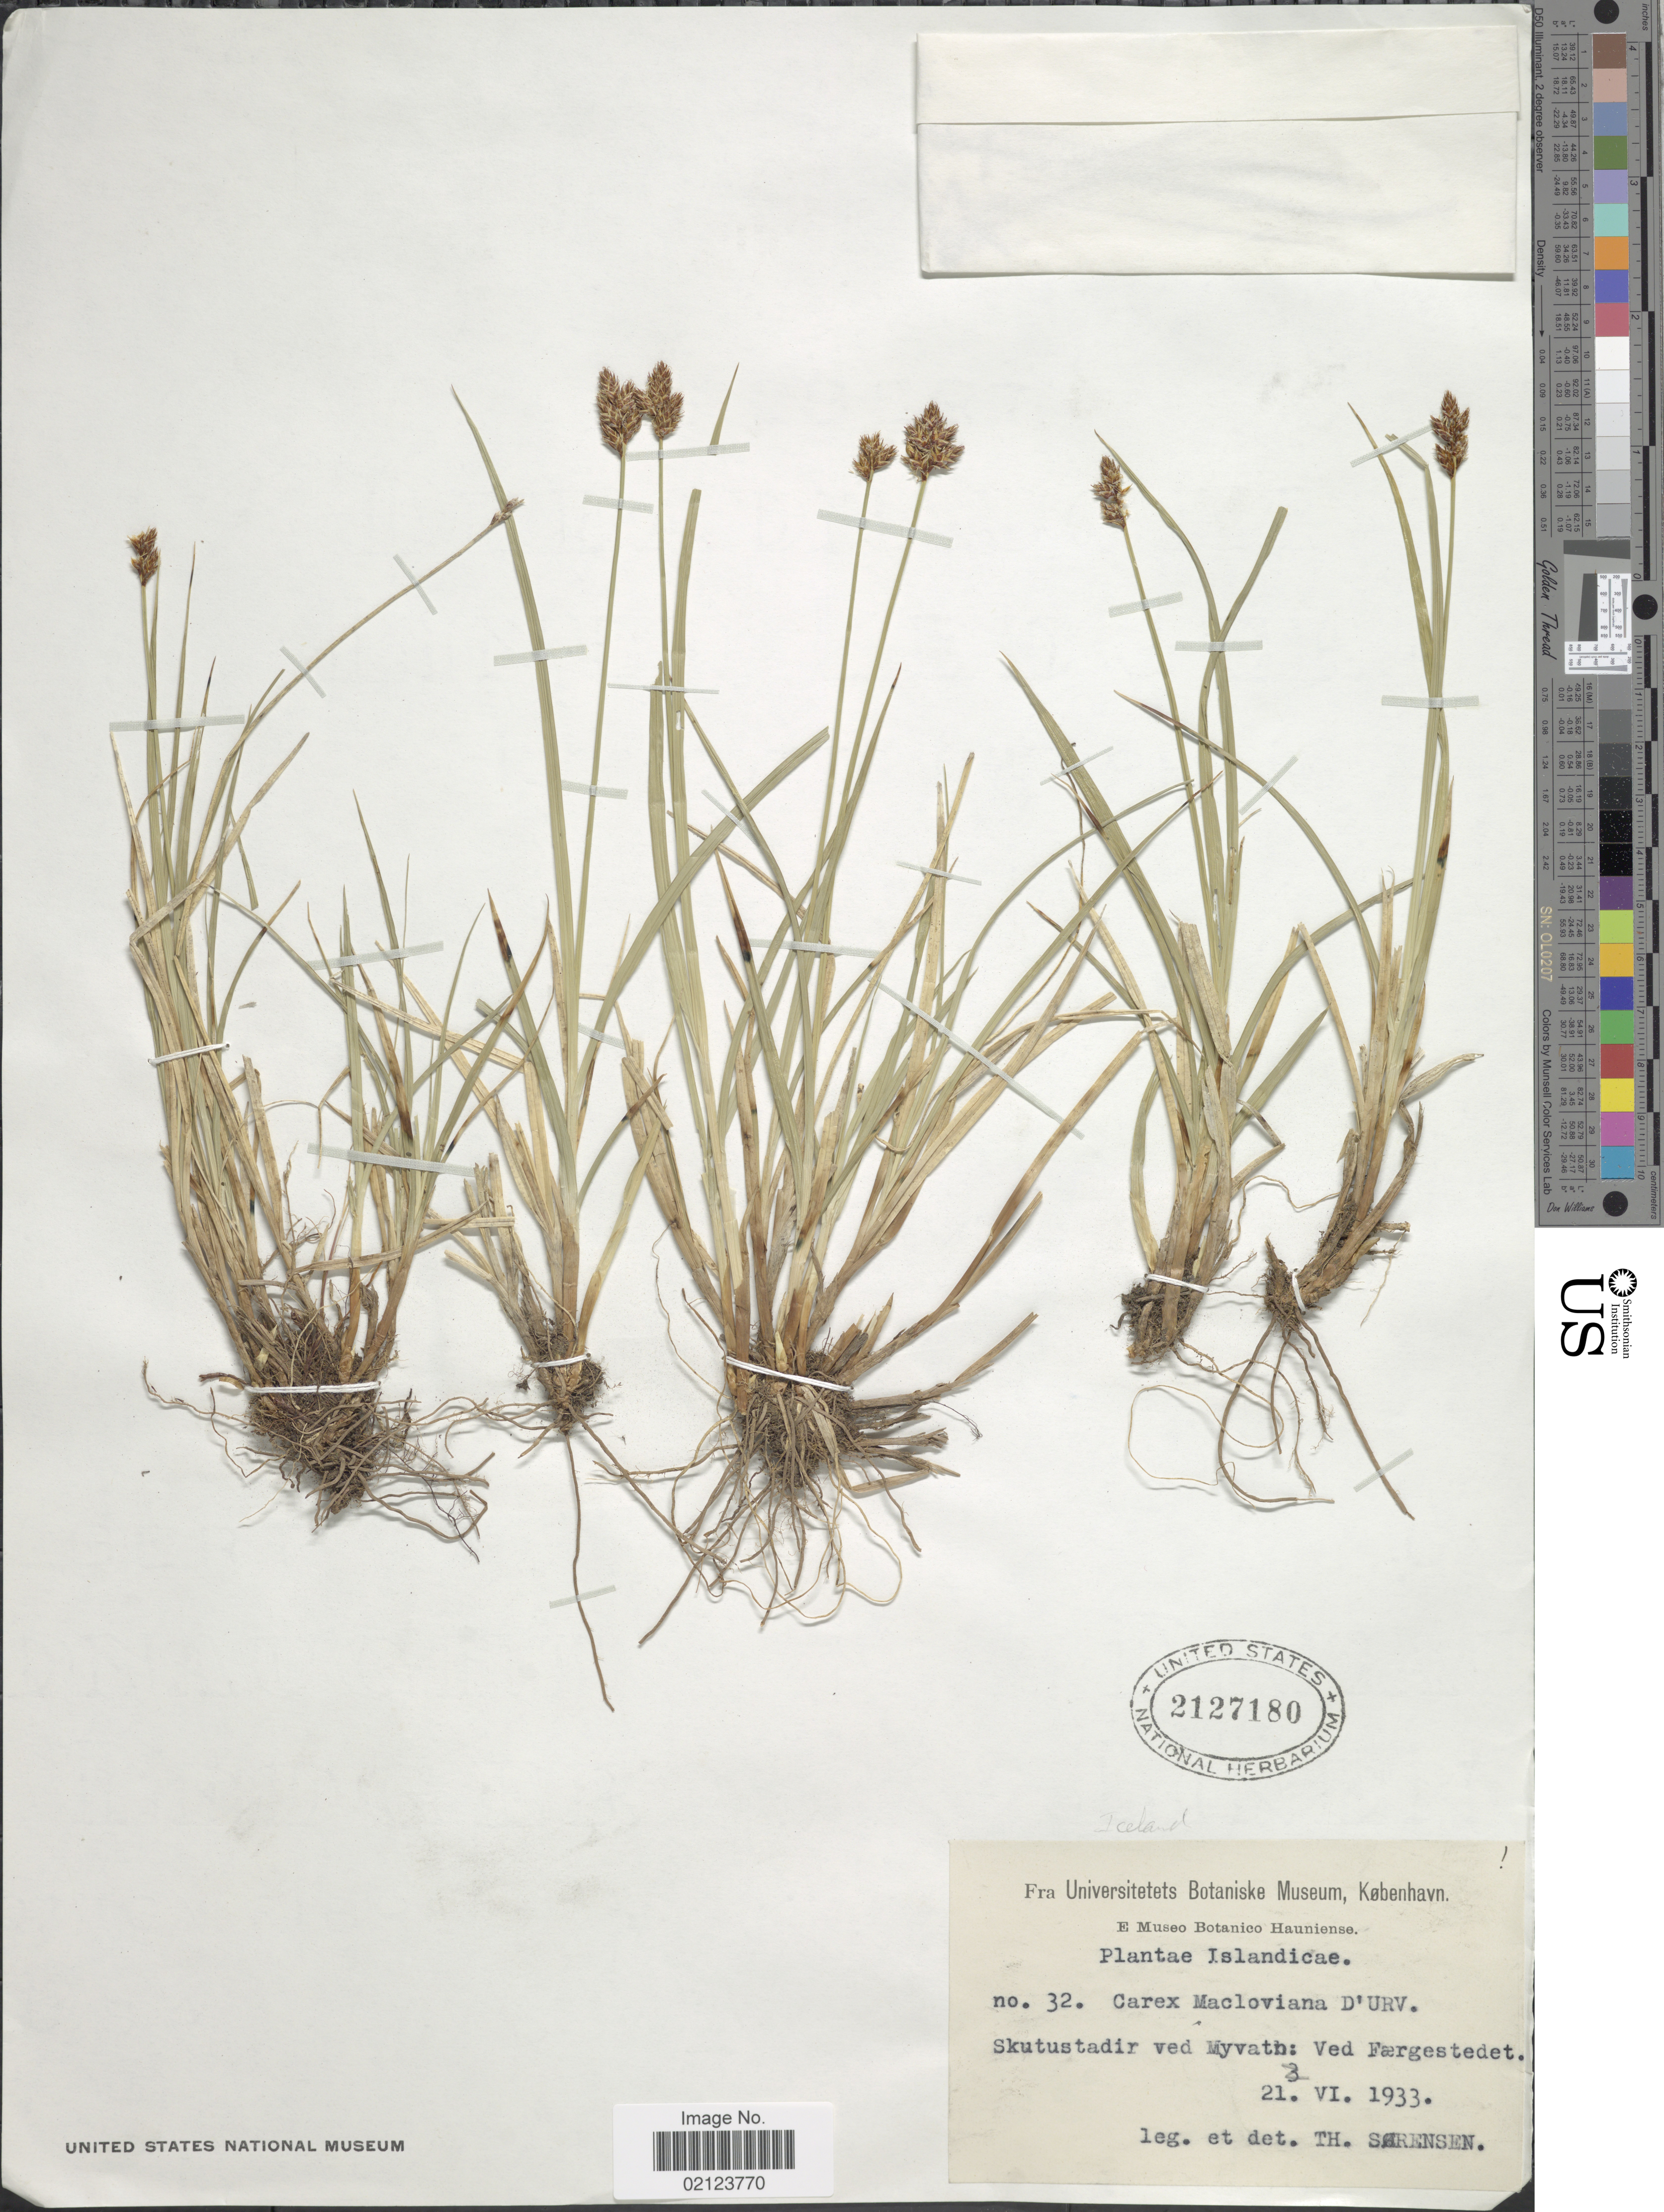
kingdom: Plantae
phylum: Tracheophyta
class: Liliopsida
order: Poales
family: Cyperaceae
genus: Carex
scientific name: Carex macloviana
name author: d'Urv.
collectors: T. Sorensen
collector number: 32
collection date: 1933-06-21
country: Iceland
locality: Islandicae. Skutustadir ved Myvatn: Ved Faergestedet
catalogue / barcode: US 2127180